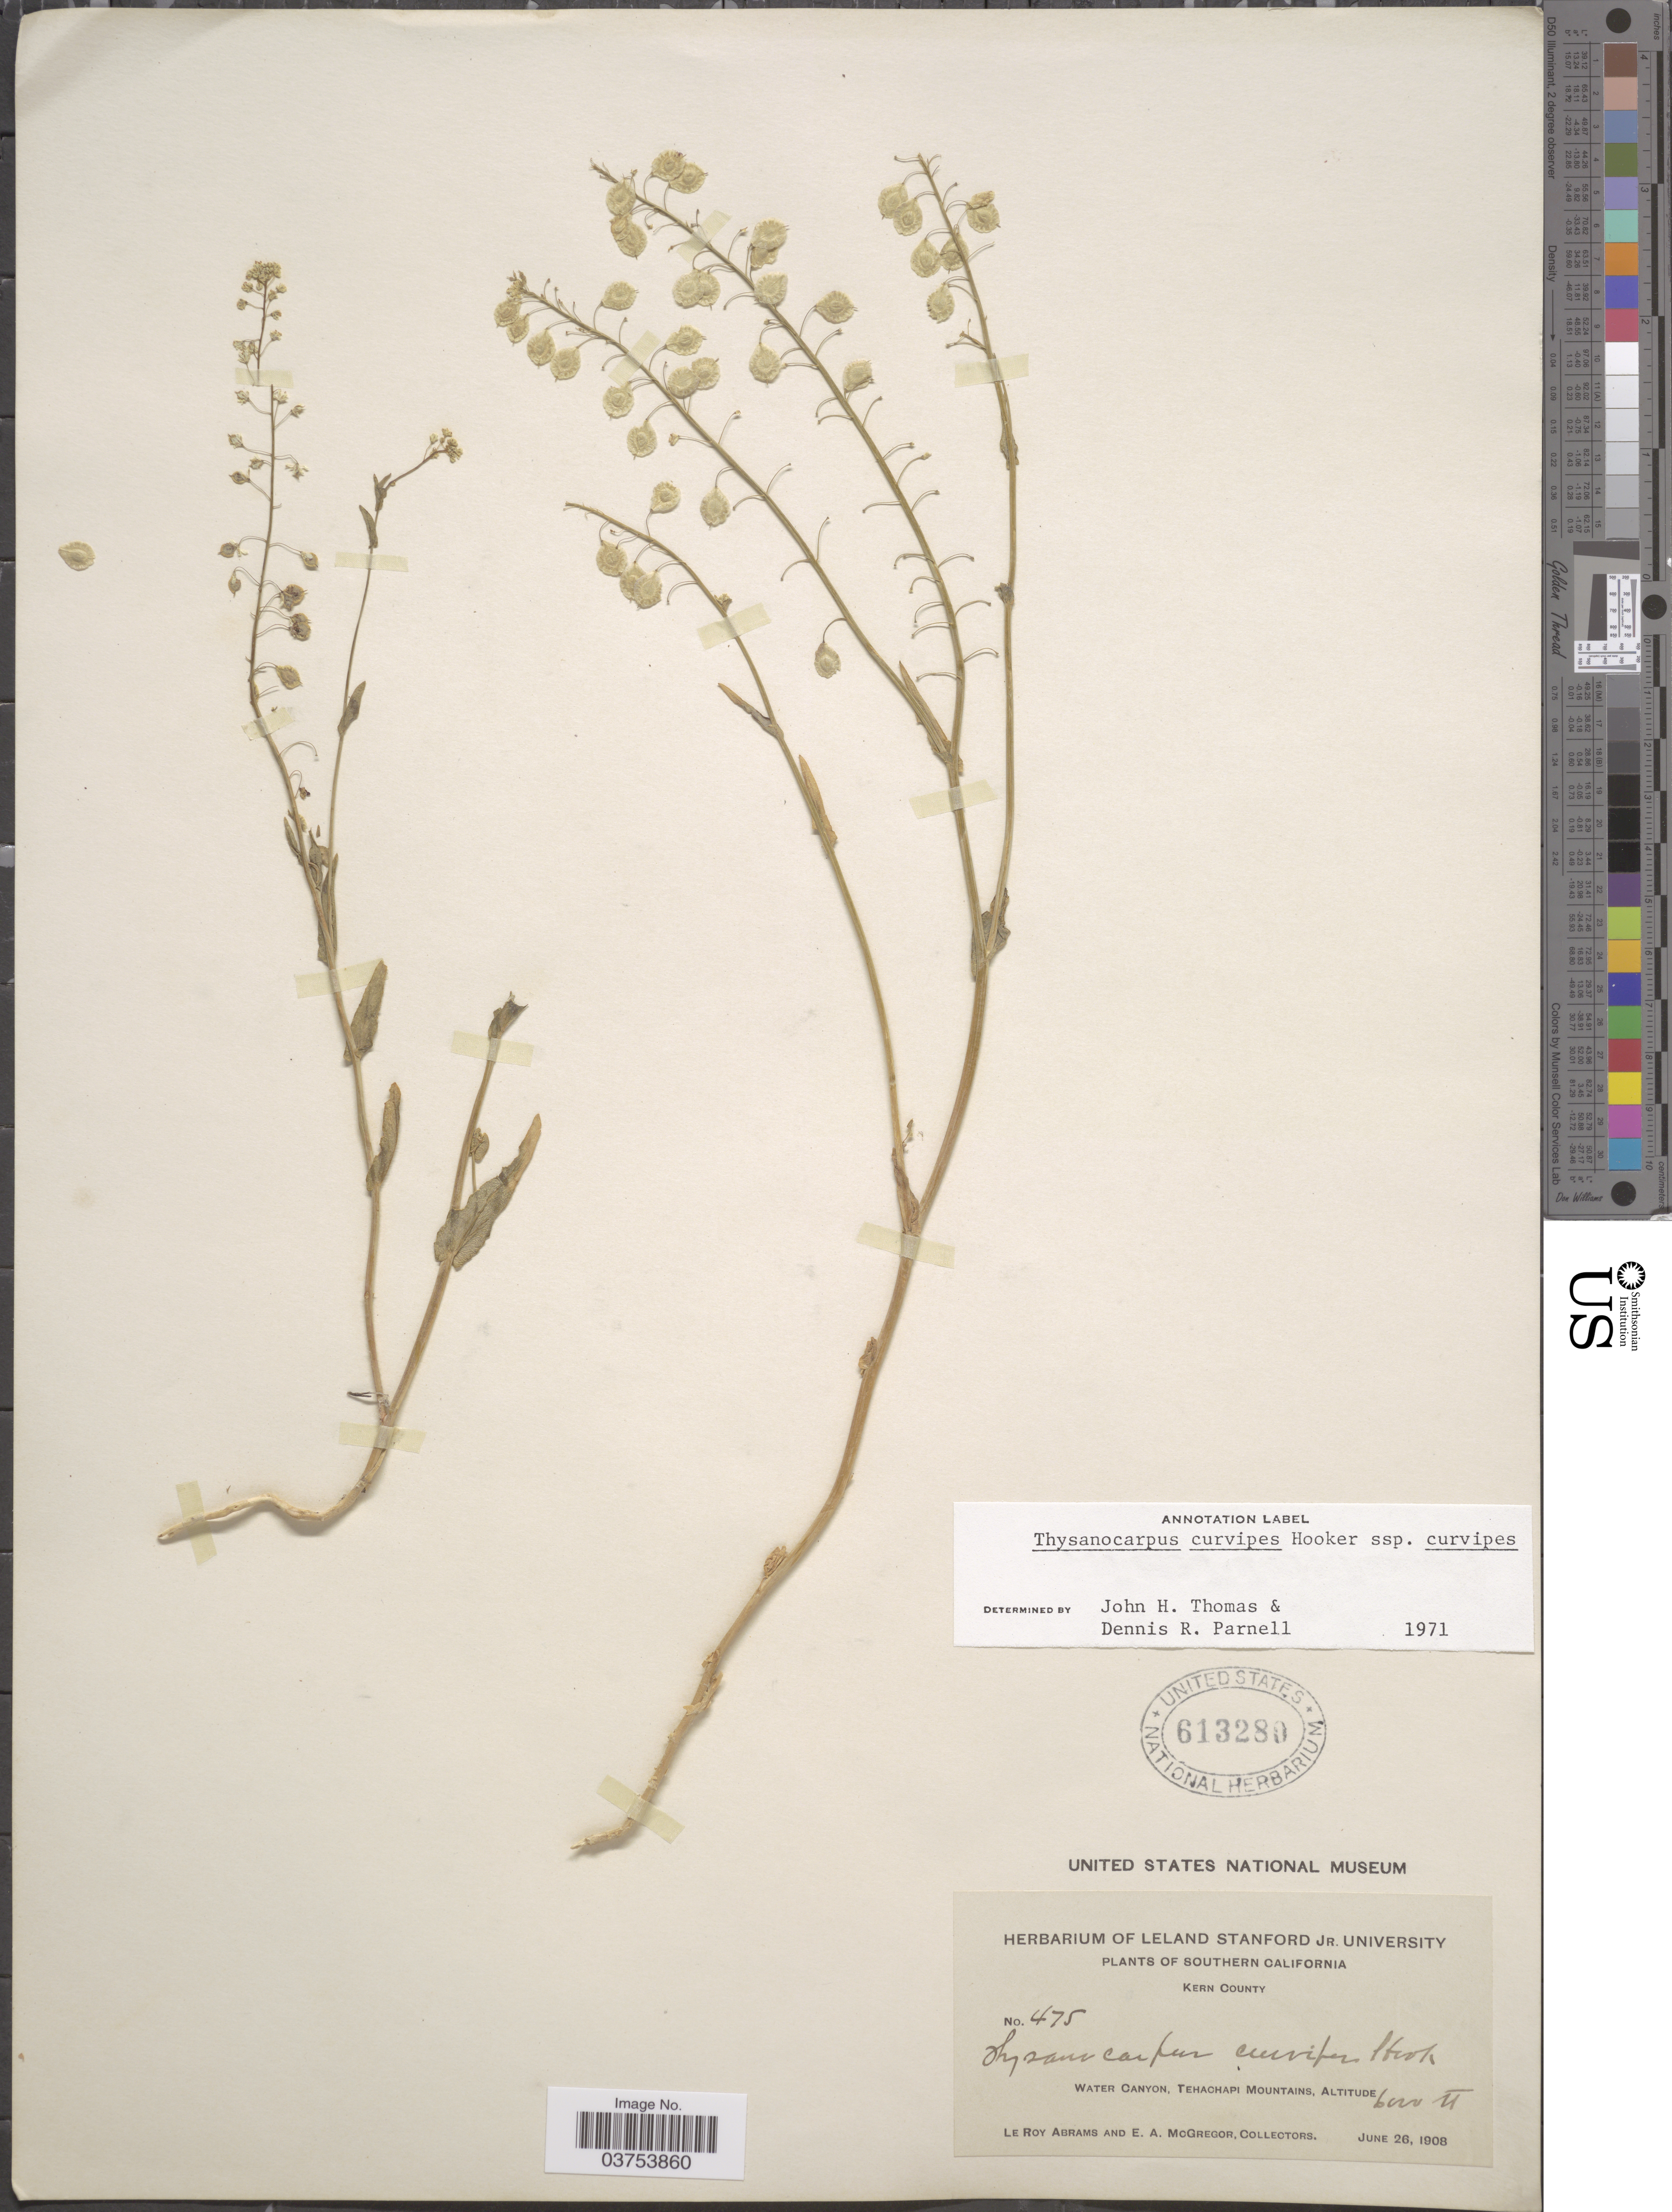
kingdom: Plantae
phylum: Tracheophyta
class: Magnoliopsida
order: Brassicales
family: Brassicaceae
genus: Thysanocarpus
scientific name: Thysanocarpus curvipes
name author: Hook.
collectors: L. Abrams & E. A. McGregor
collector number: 475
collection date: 1908-06-26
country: United States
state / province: California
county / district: Kern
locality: Southern California. Kern County. Water Canyon, Tehachapi Mountains.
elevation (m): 183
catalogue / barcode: US 613280